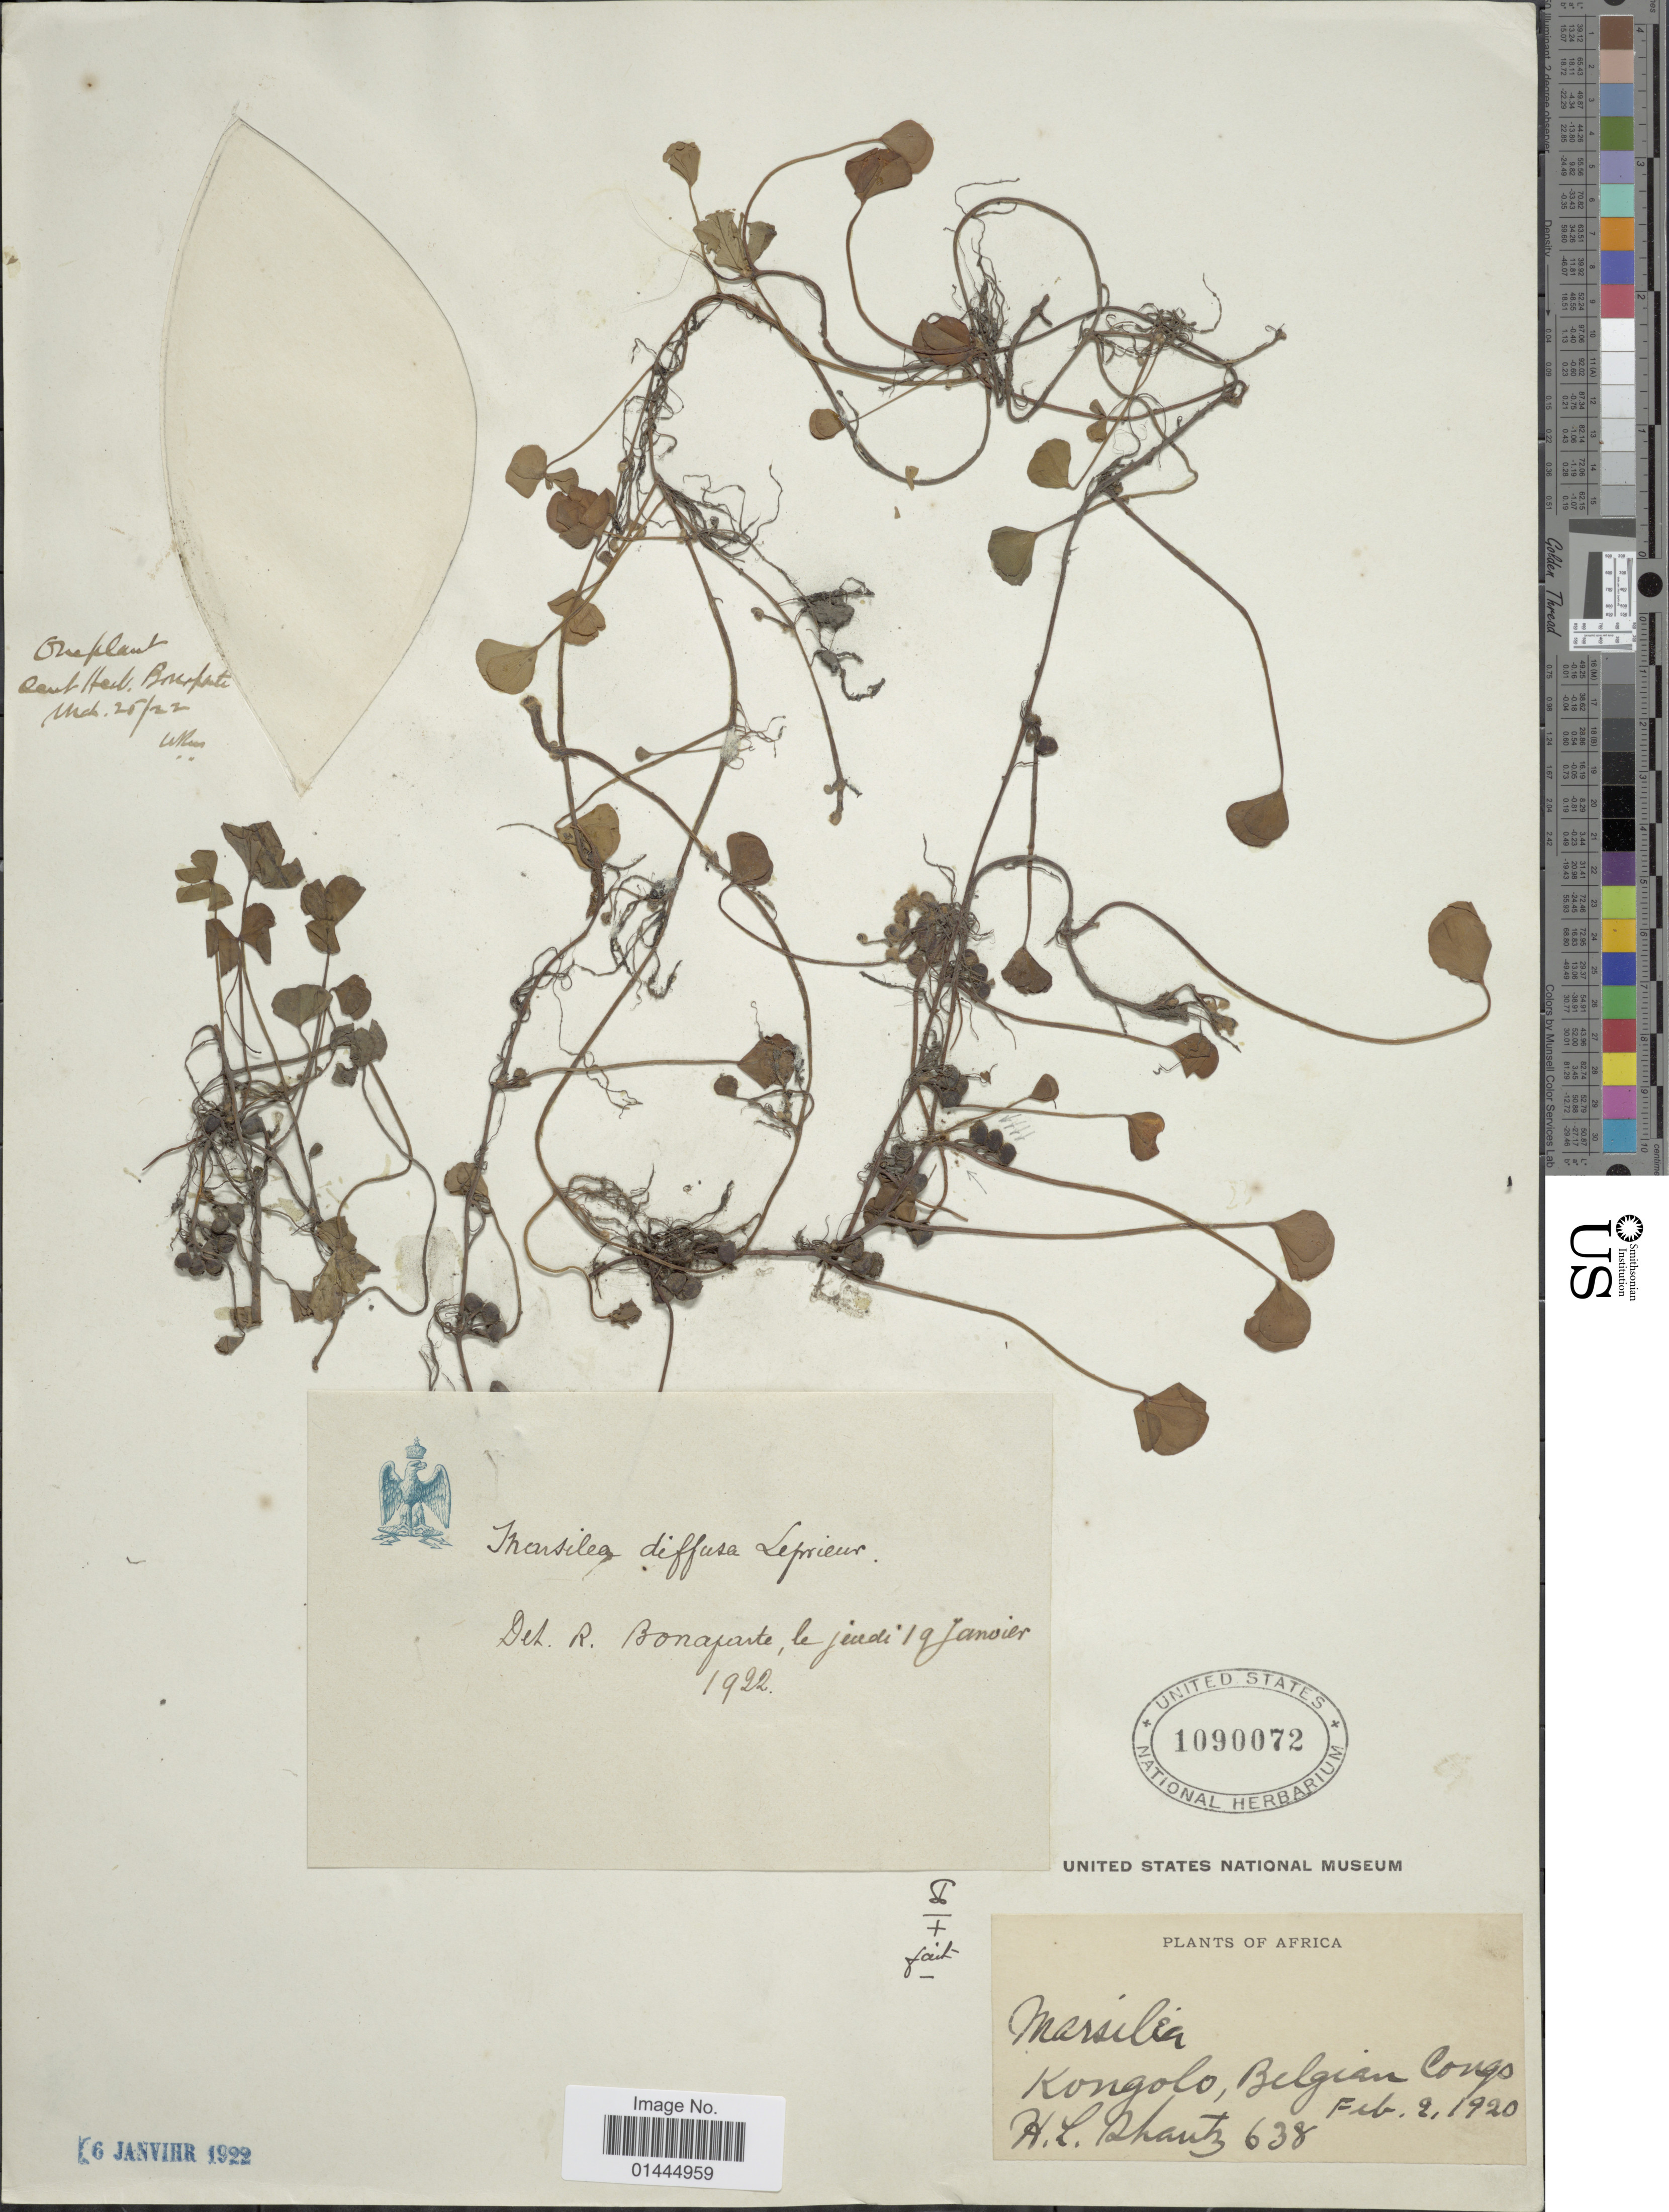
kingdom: Plantae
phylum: Tracheophyta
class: Polypodiopsida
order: Salviniales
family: Marsileaceae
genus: Marsilea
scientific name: Marsilea diffusa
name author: Lepr. ex A. Braun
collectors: H. Shantz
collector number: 638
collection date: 1920-02-02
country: Congo, Democratic Republic of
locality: Kogolo, Belgian Congo.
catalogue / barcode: US 1090072